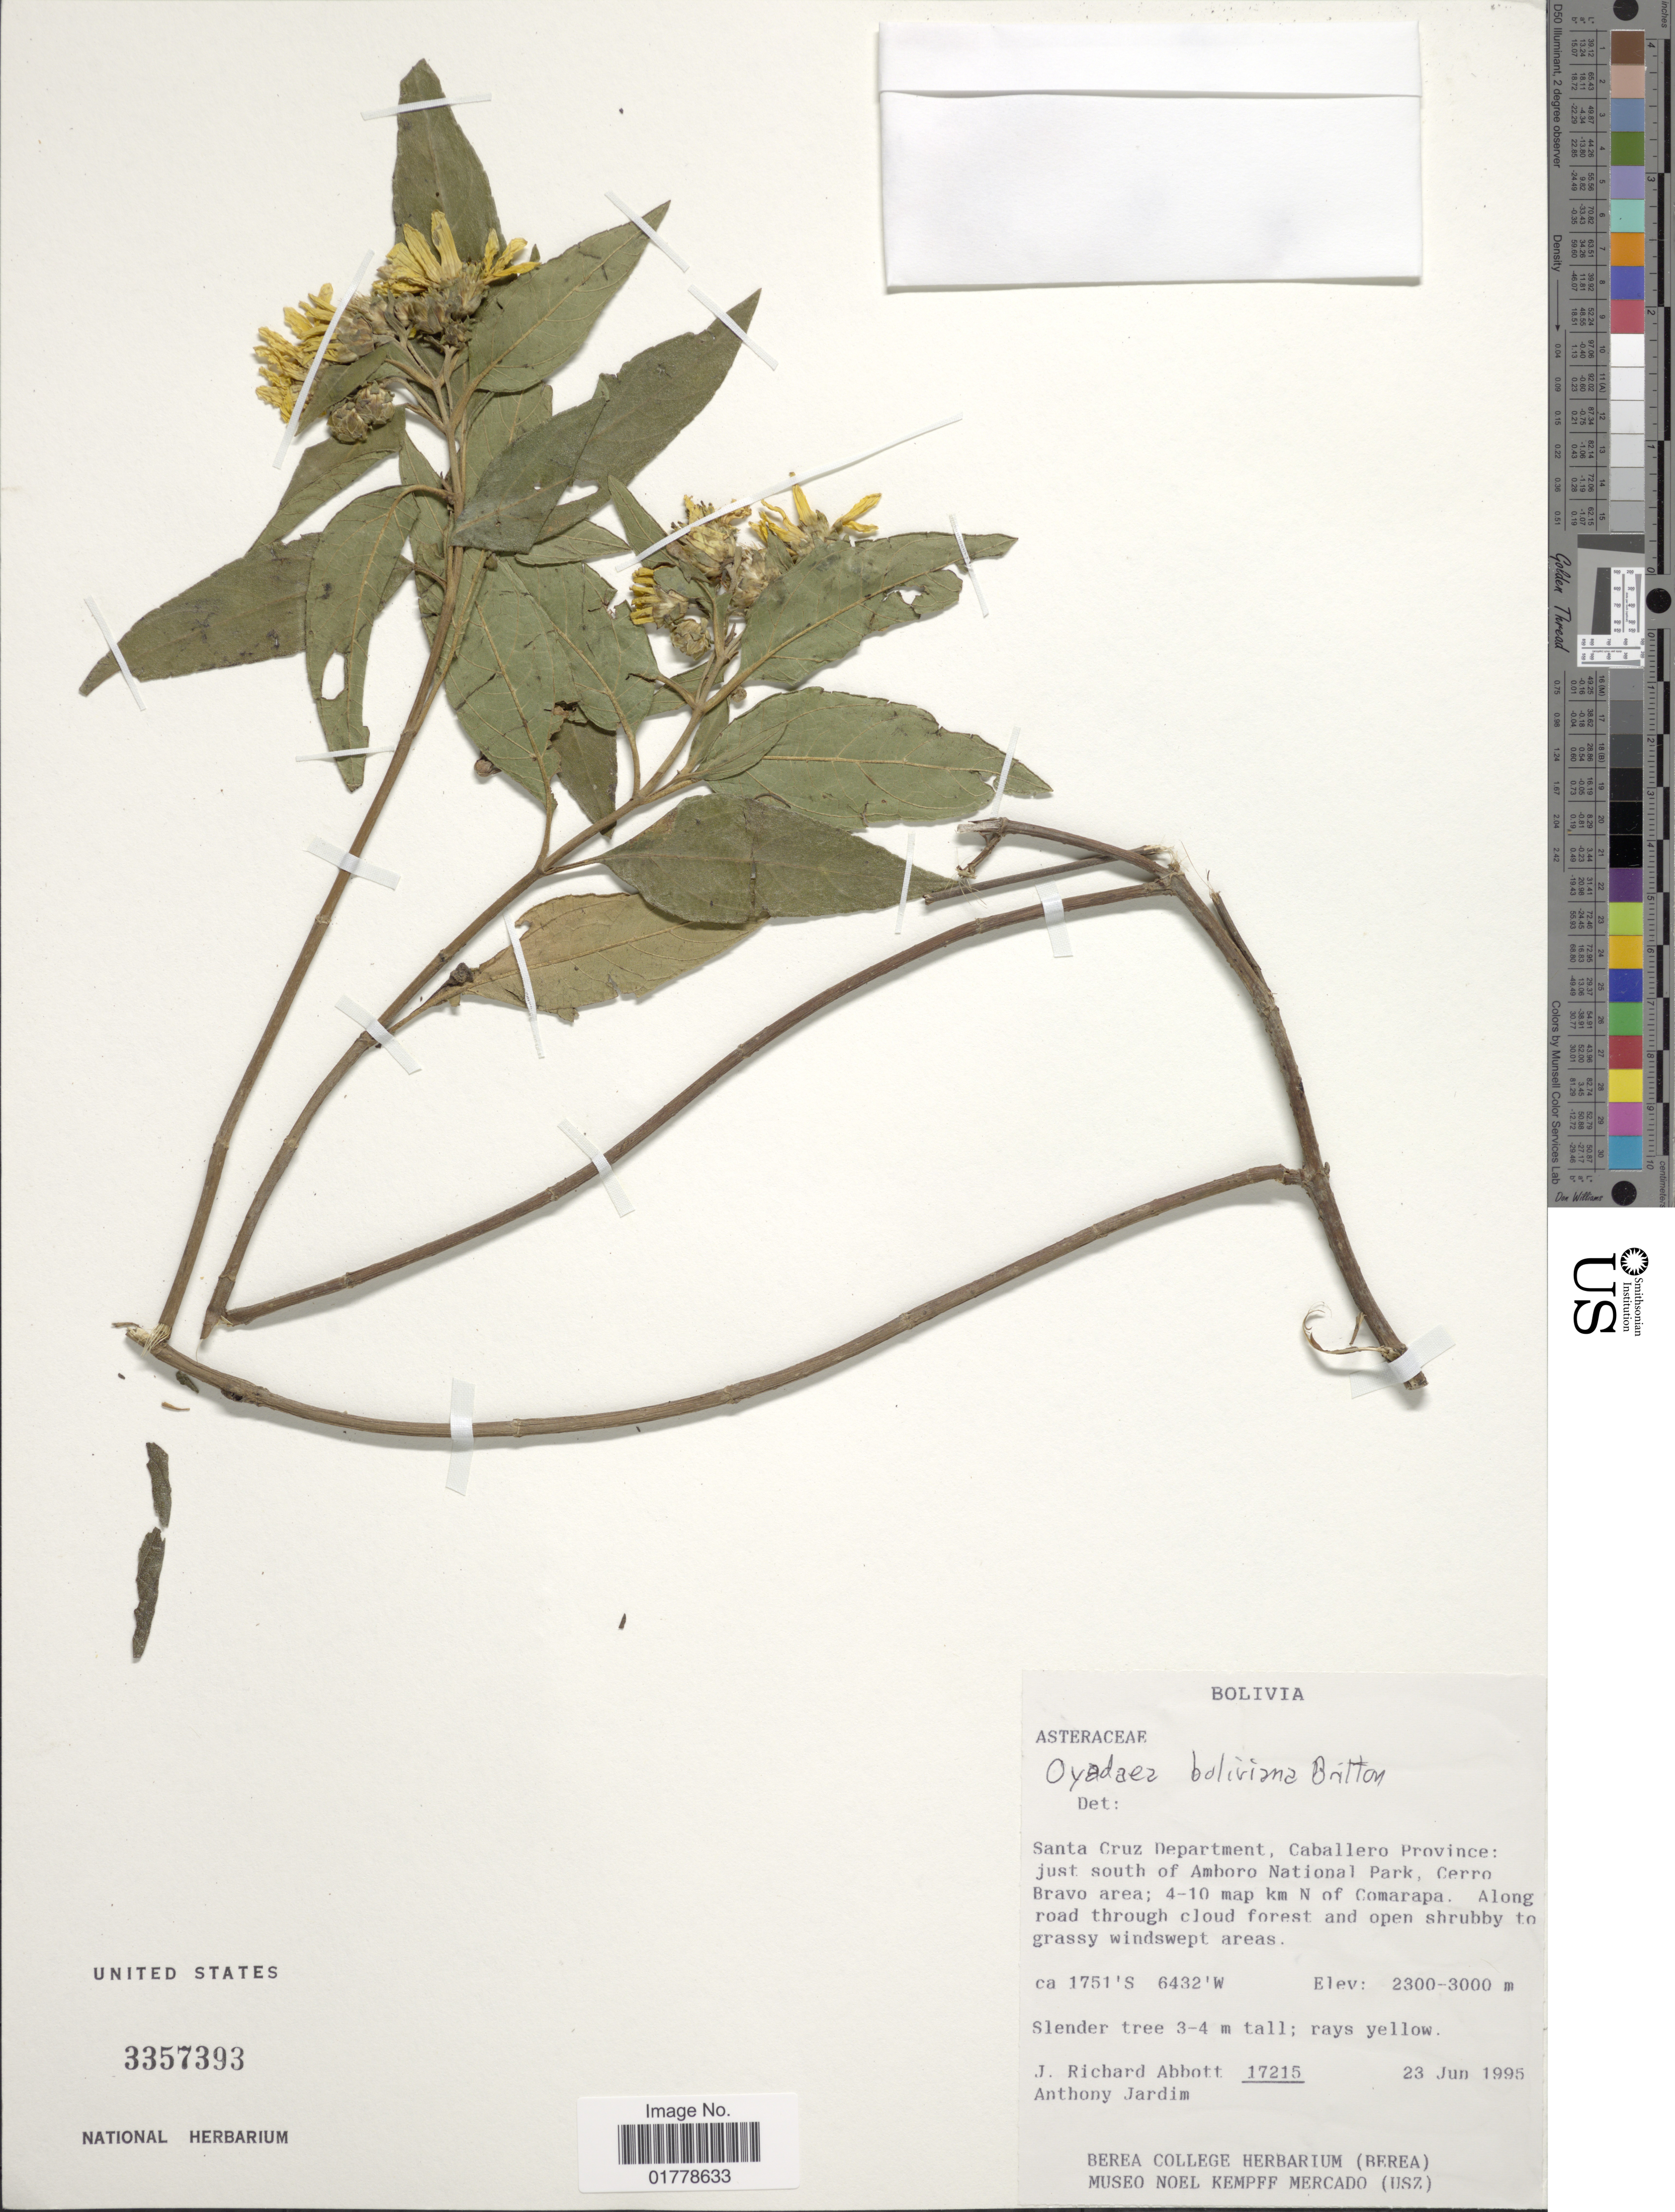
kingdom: Plantae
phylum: Tracheophyta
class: Magnoliopsida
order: Asterales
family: Asteraceae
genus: Oyedaea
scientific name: Oyedaea boliviana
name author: Britton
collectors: J. R. Abbott & A. Jardim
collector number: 17215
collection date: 1995-06-23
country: Bolivia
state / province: Santa Cruz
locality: Santa Cruz Department, Caballero Province: just south of Amboro National Park, Cerro Bravo area; 4-10 map km N of Comarapa. Along road through cloud forest and open shrubby to grassy windswept areas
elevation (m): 2300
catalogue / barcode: US 3357393